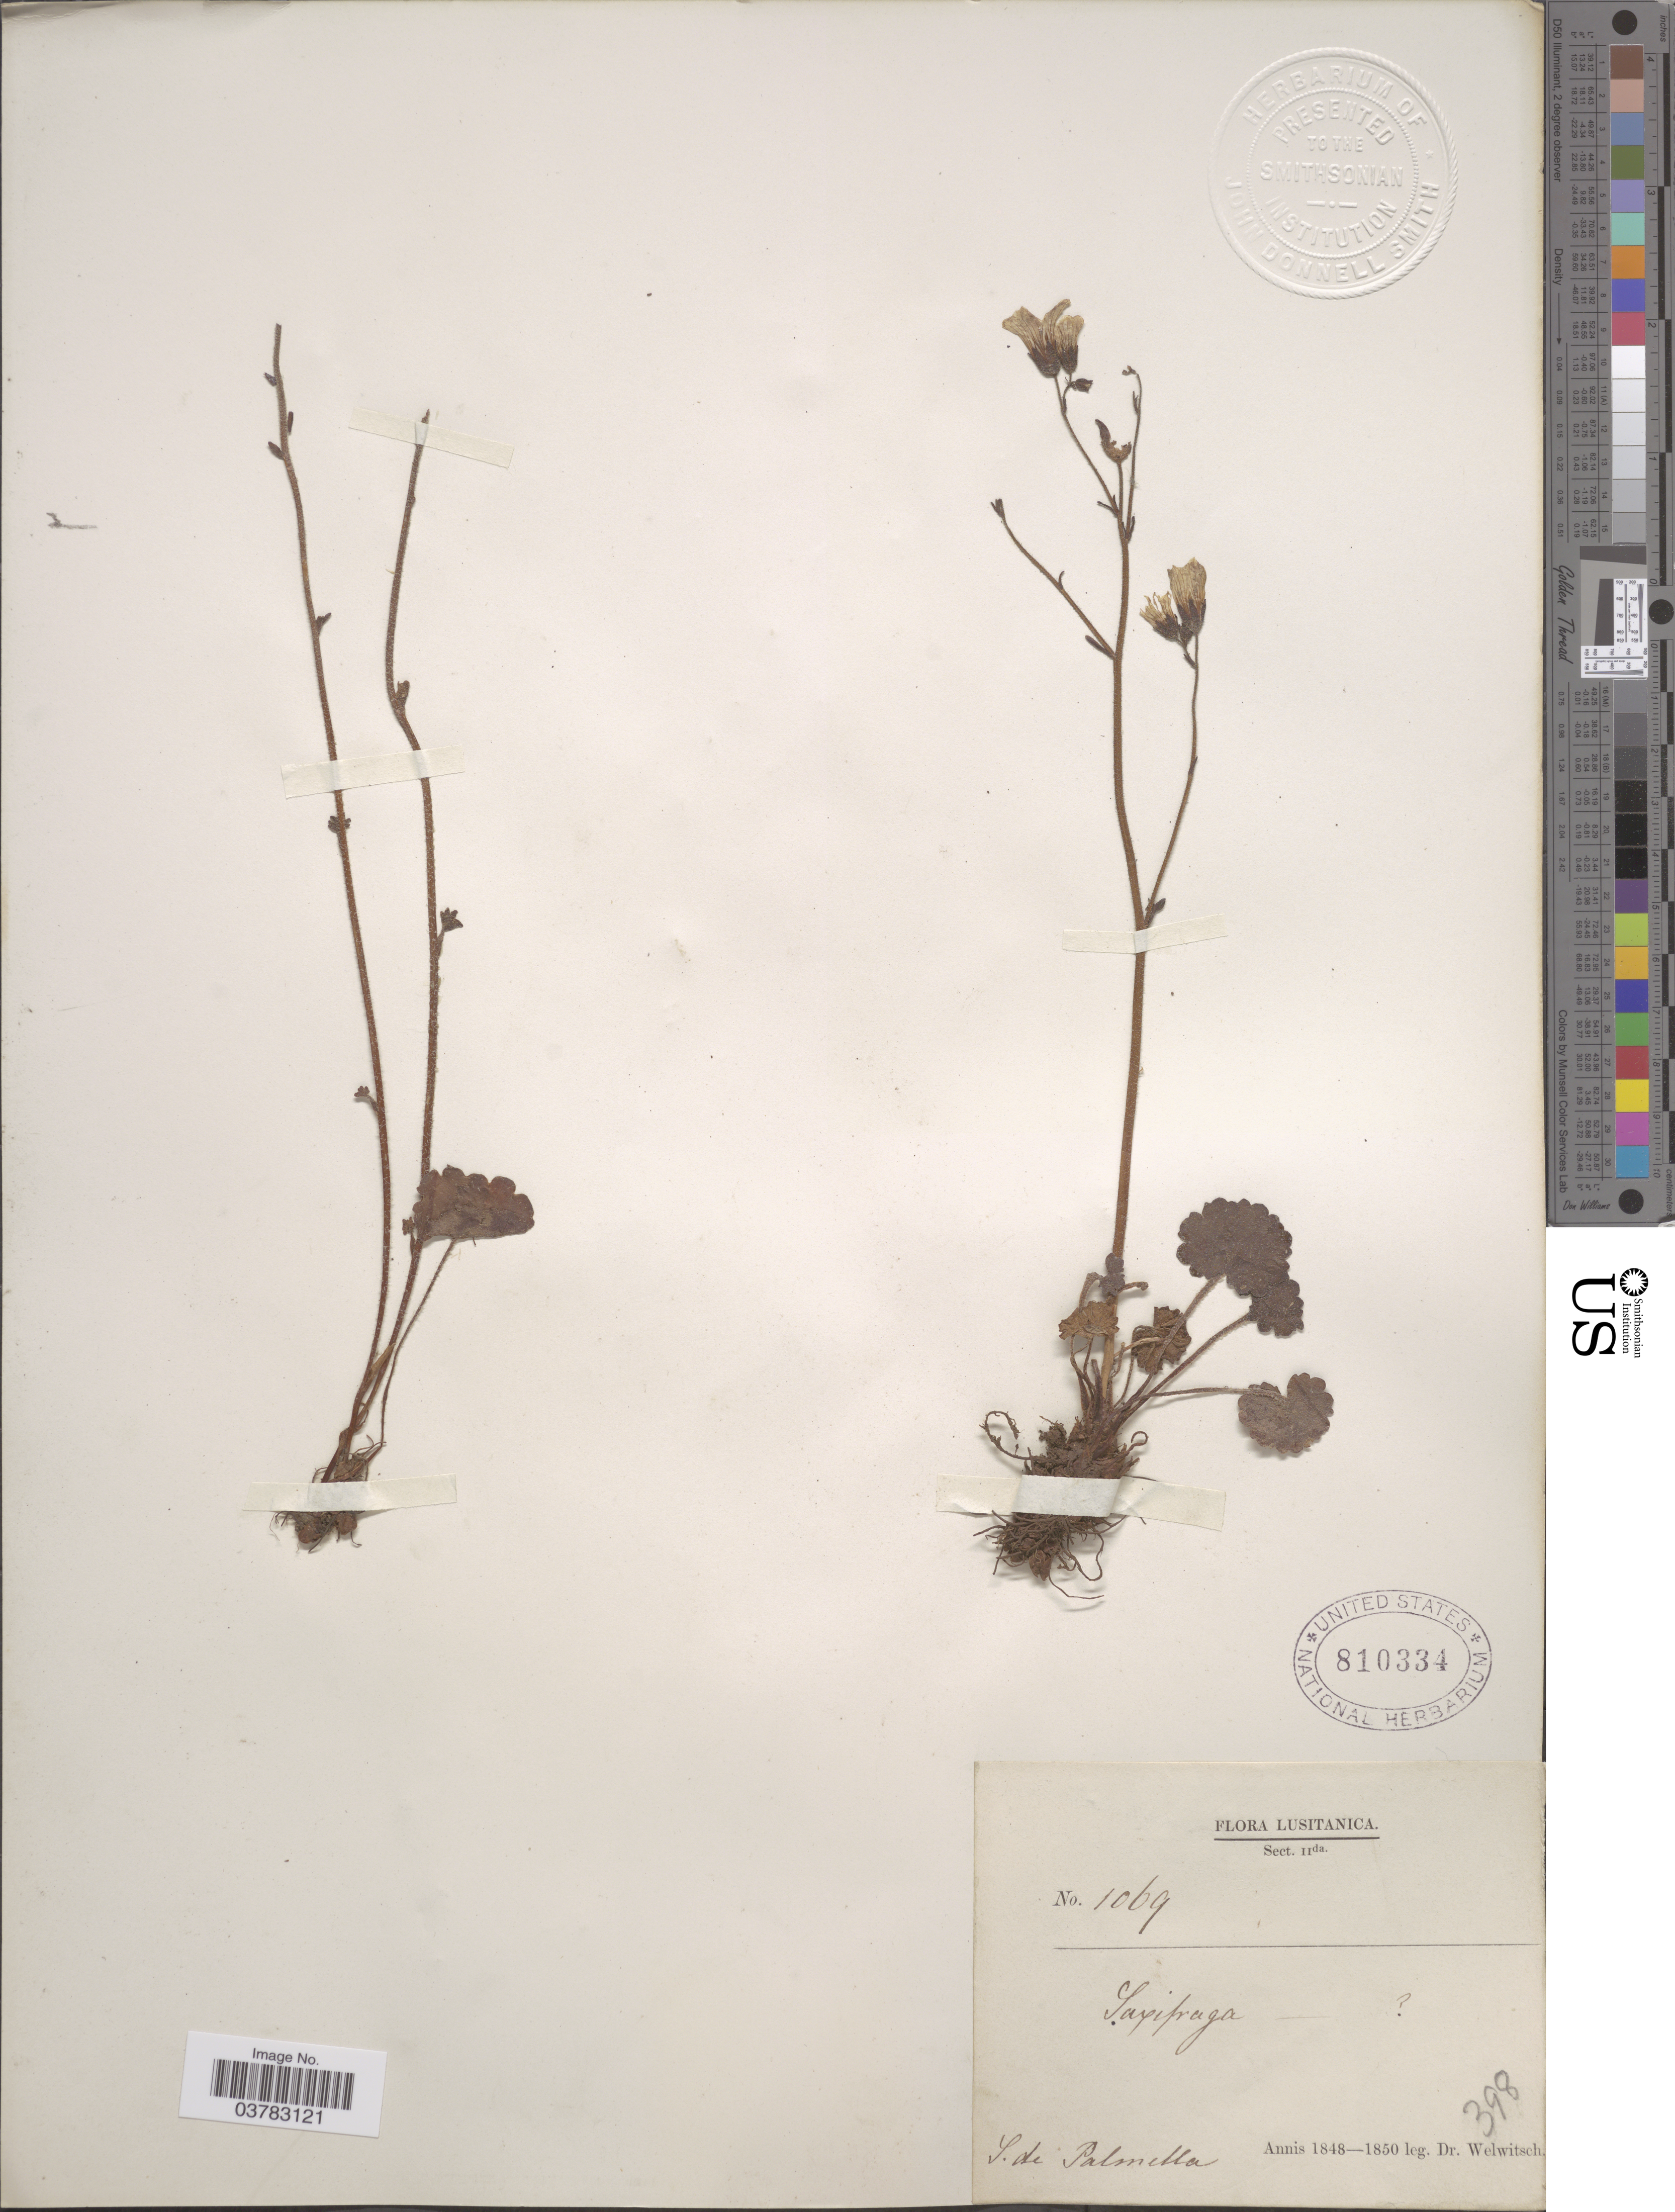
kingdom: Plantae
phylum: Tracheophyta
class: Magnoliopsida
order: Saxifragales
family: Saxifragaceae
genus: Saxifraga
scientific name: Saxifraga sp.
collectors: -. Welwitsch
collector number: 1069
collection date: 1848/1850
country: Portugal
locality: Lusitanica. S. de Palmella.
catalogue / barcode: US 810334